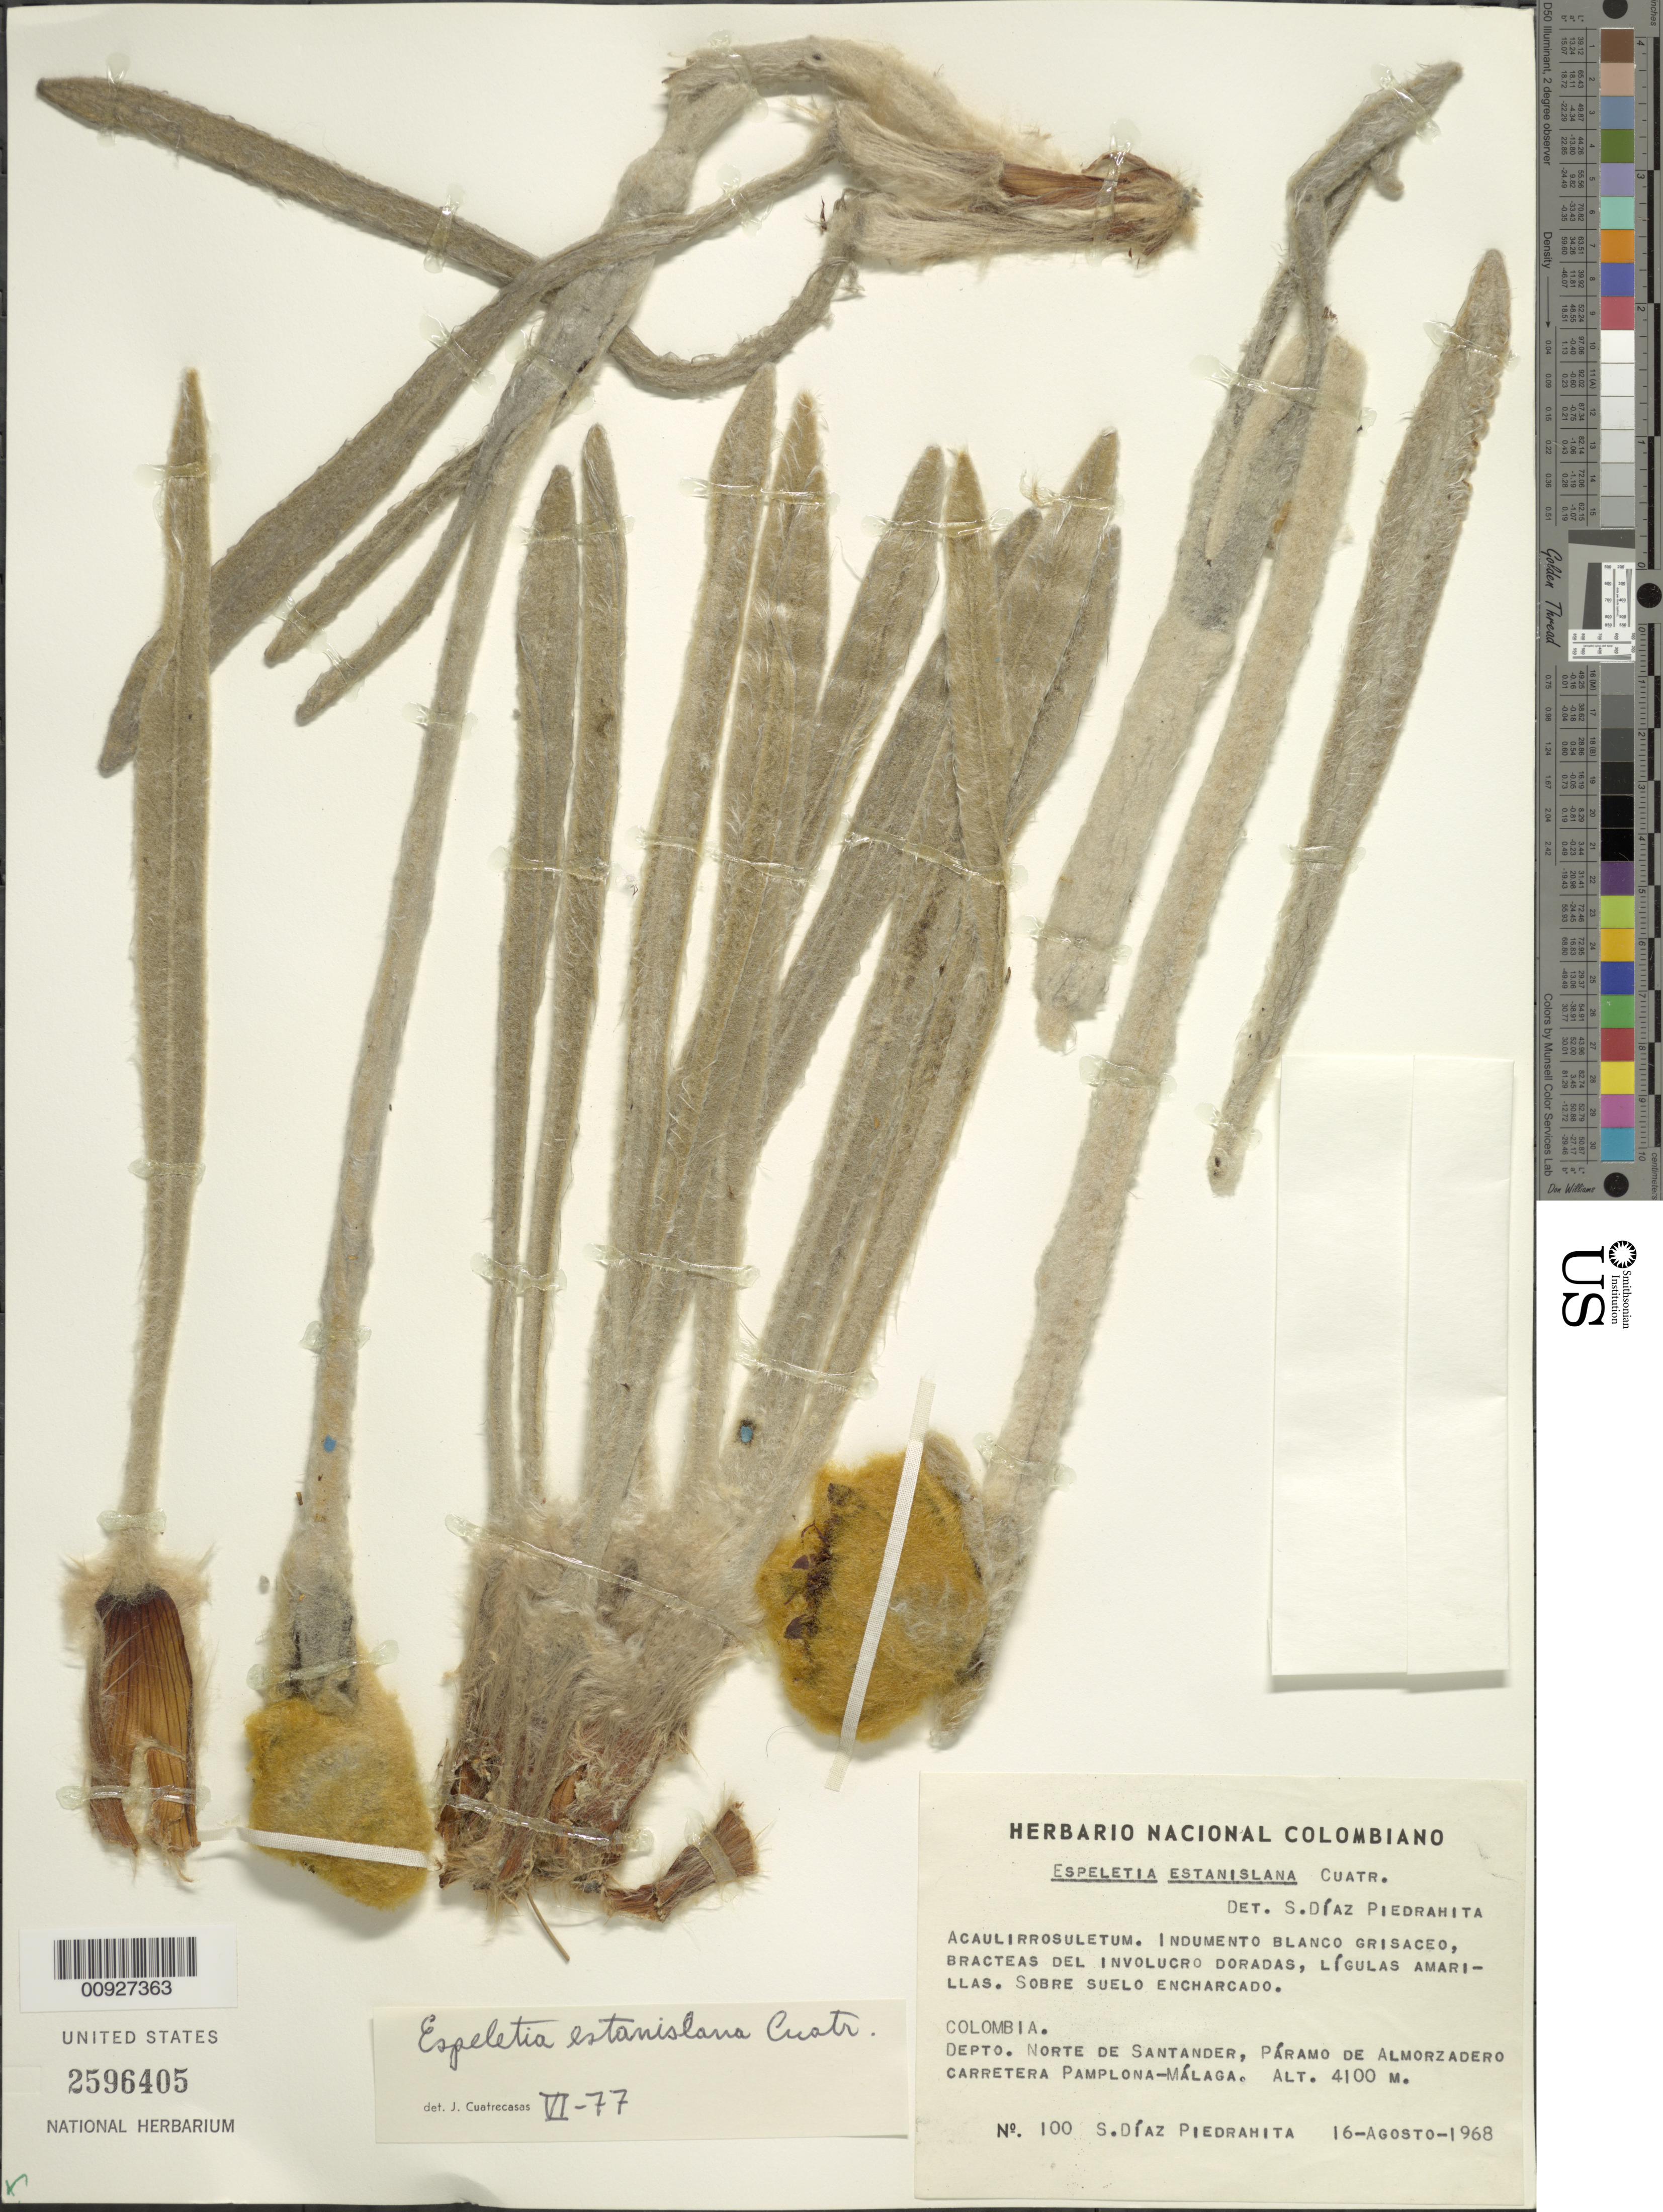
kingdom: Plantae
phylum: Tracheophyta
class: Magnoliopsida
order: Asterales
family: Asteraceae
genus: Espeletia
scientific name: Espeletia estanislana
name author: Cuatrec.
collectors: S. Díaz Píedrahíta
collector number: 100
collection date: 1968-08-16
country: Colombia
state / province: Norte de Santander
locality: P. del Almorzadero. P. del Almorzadero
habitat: Sobre suelo encharcado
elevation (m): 4100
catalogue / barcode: US 2596405